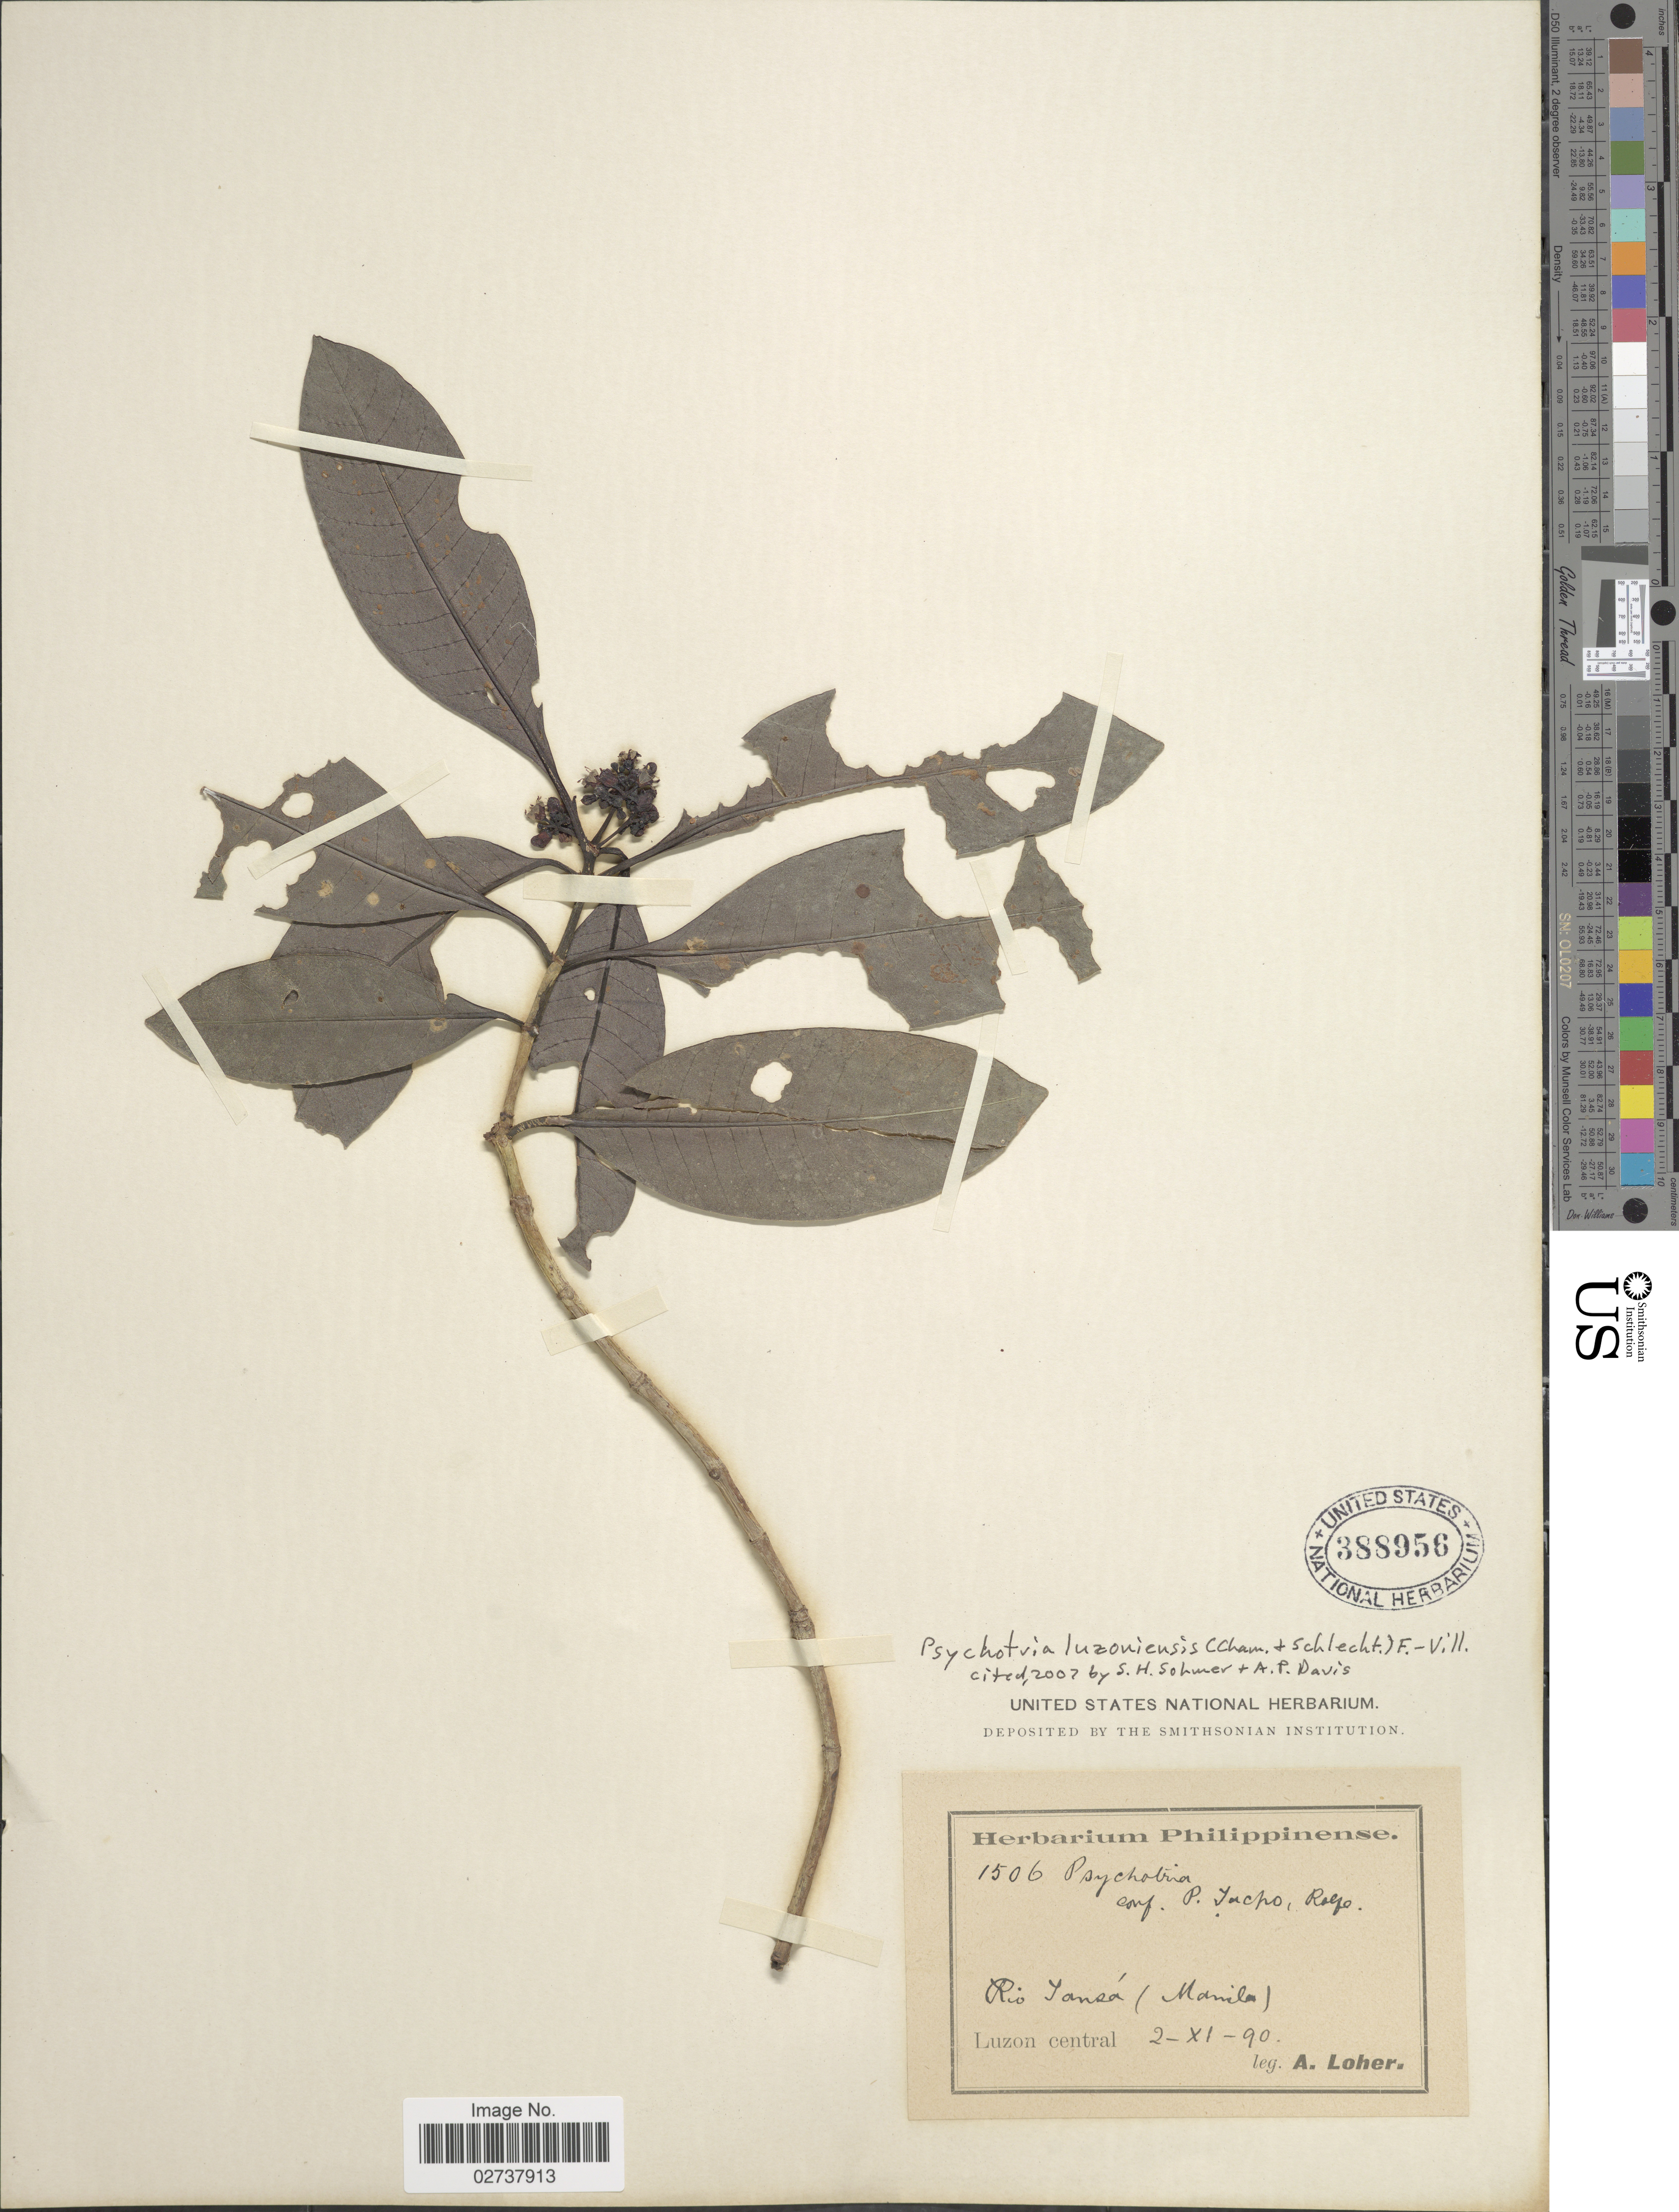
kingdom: Plantae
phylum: Tracheophyta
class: Magnoliopsida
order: Gentianales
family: Rubiaceae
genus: Psychotria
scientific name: Psychotria luzoniensis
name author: (Cham. & Schltdl.) Fern.-Vill.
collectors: A. Loher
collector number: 1506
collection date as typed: Transcribed d/m/y: 2/11/90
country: Philippines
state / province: Central Luzon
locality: Rio Tansa (Manila).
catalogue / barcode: US 388956